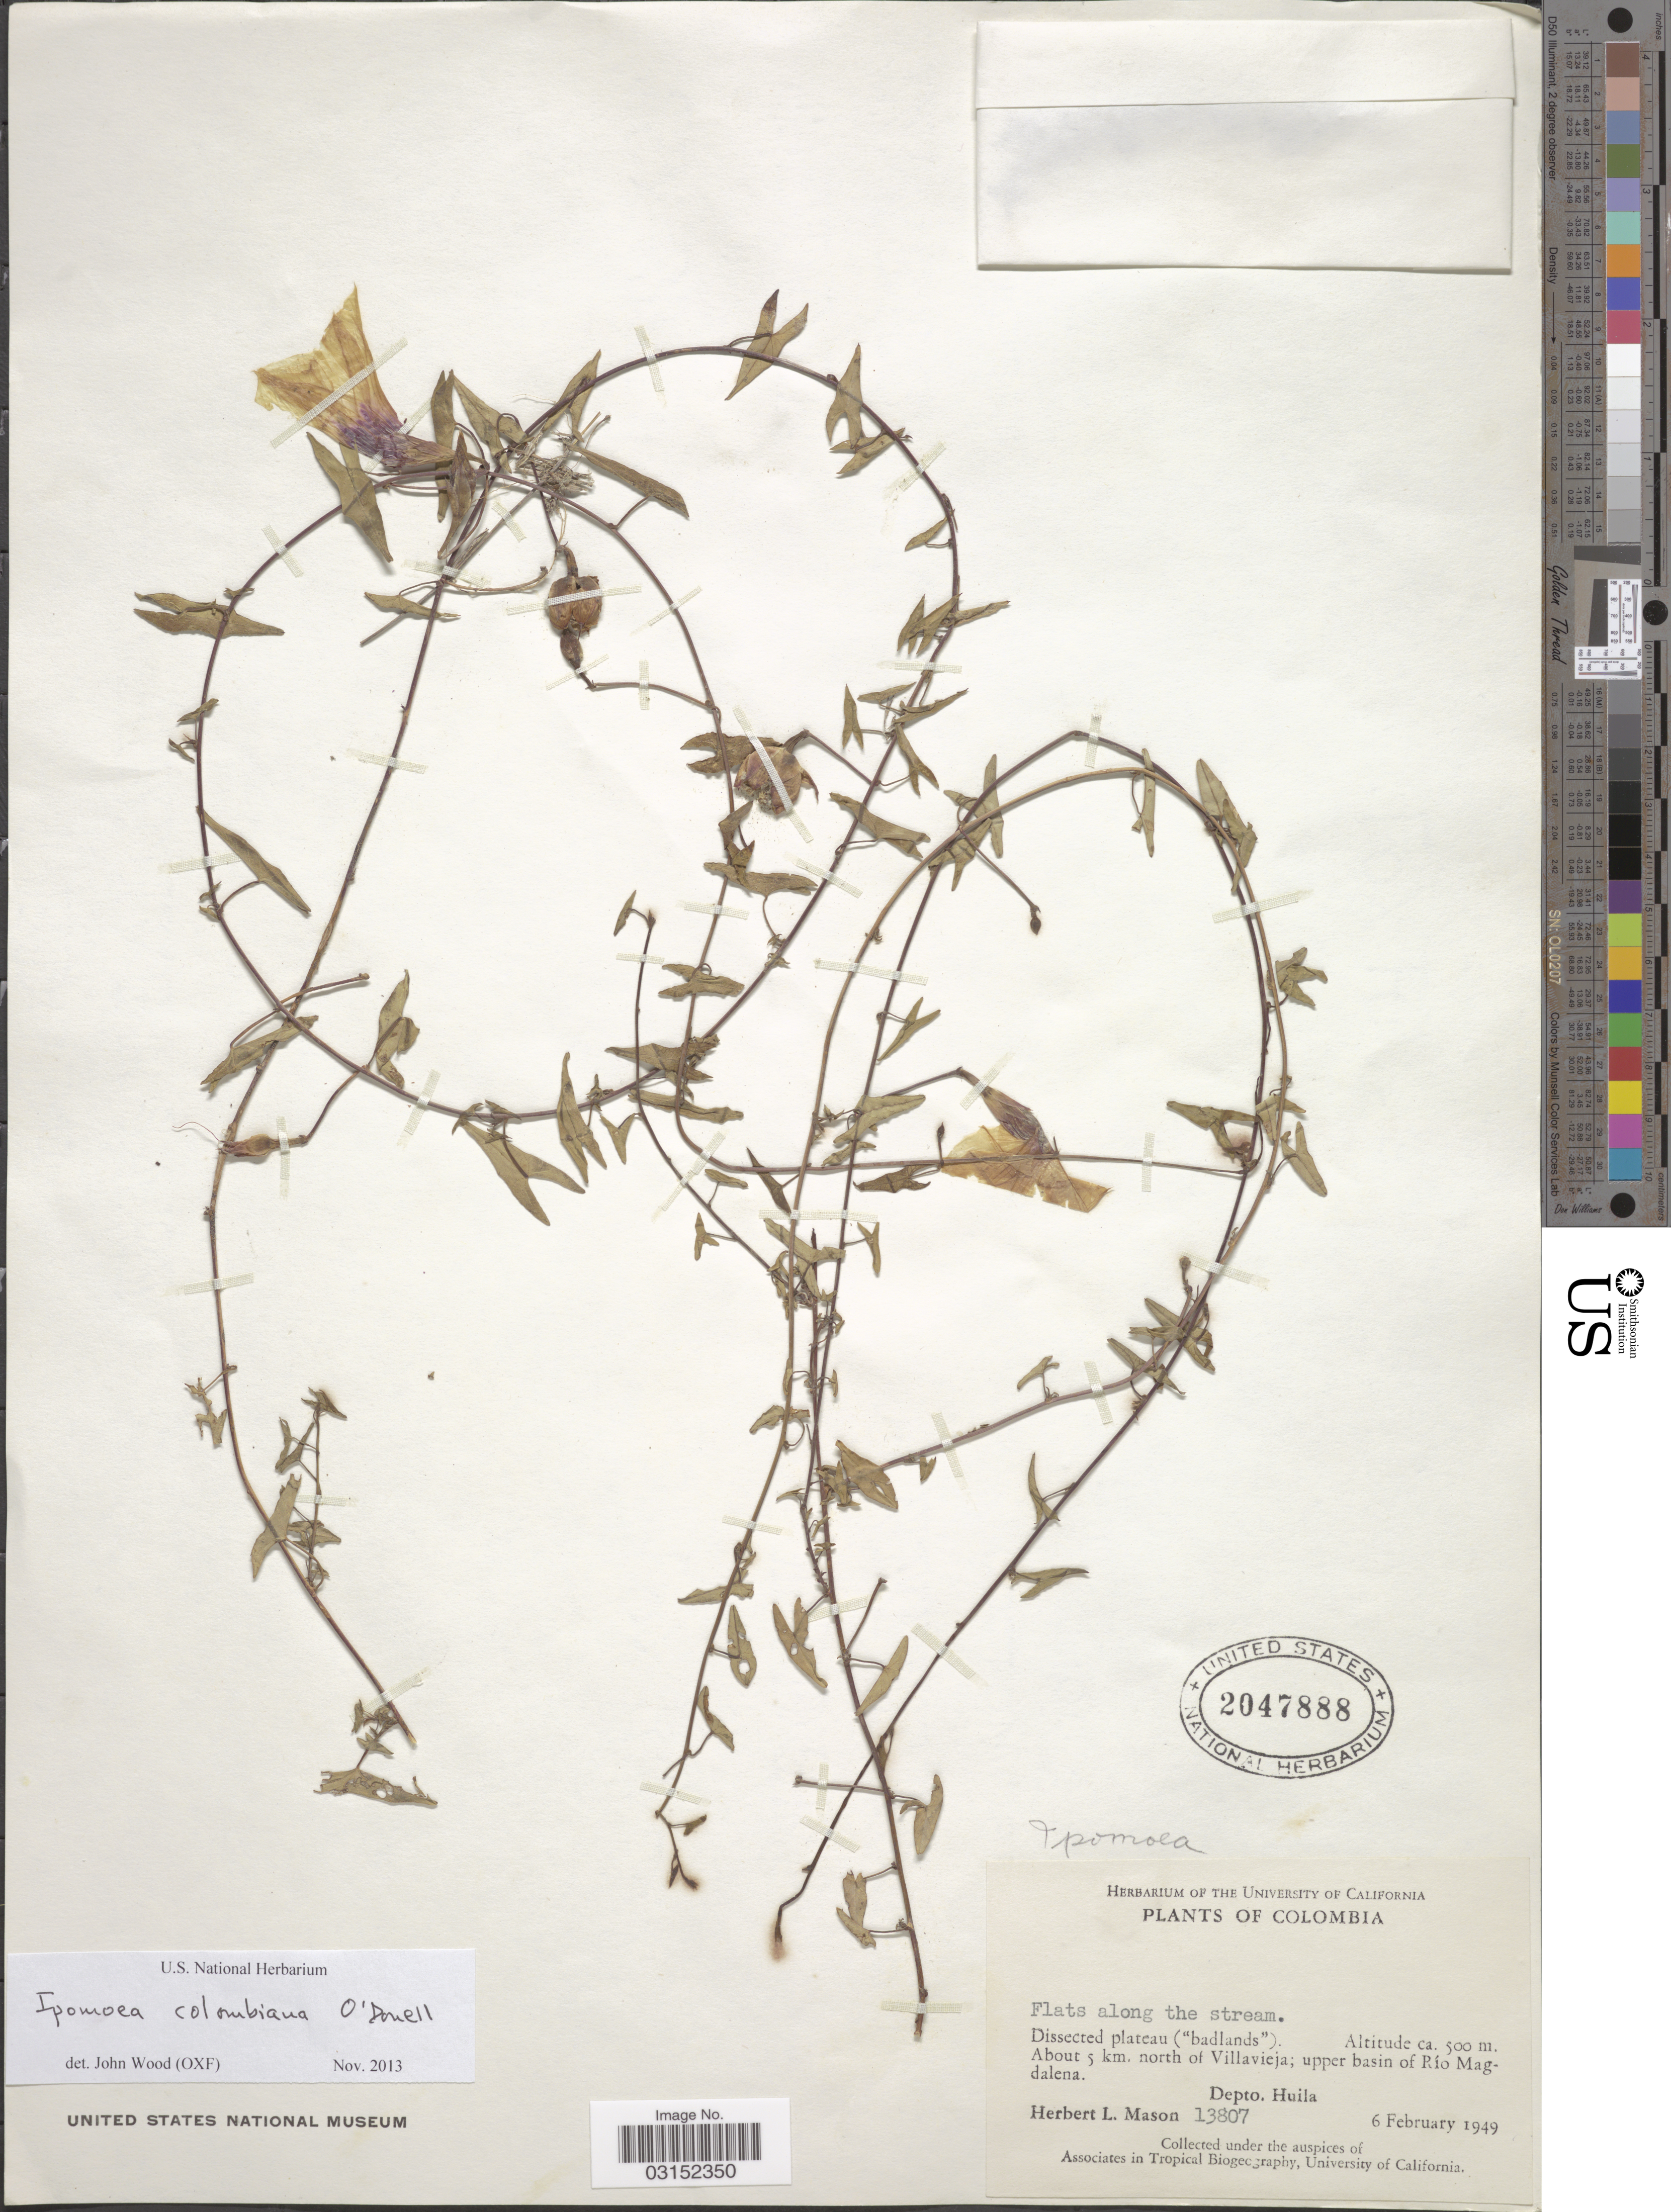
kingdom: Plantae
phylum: Tracheophyta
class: Magnoliopsida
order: Solanales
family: Convolvulaceae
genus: Ipomoea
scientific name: Ipomoea colombiana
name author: O'Donell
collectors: H. L. Mason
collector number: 13807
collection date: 1949-02-06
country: Colombia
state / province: Huila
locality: About 5 km. north of Villavieja; upper basin of Río Magdalena, Depto. Huila.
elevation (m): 500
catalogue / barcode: US 2047888